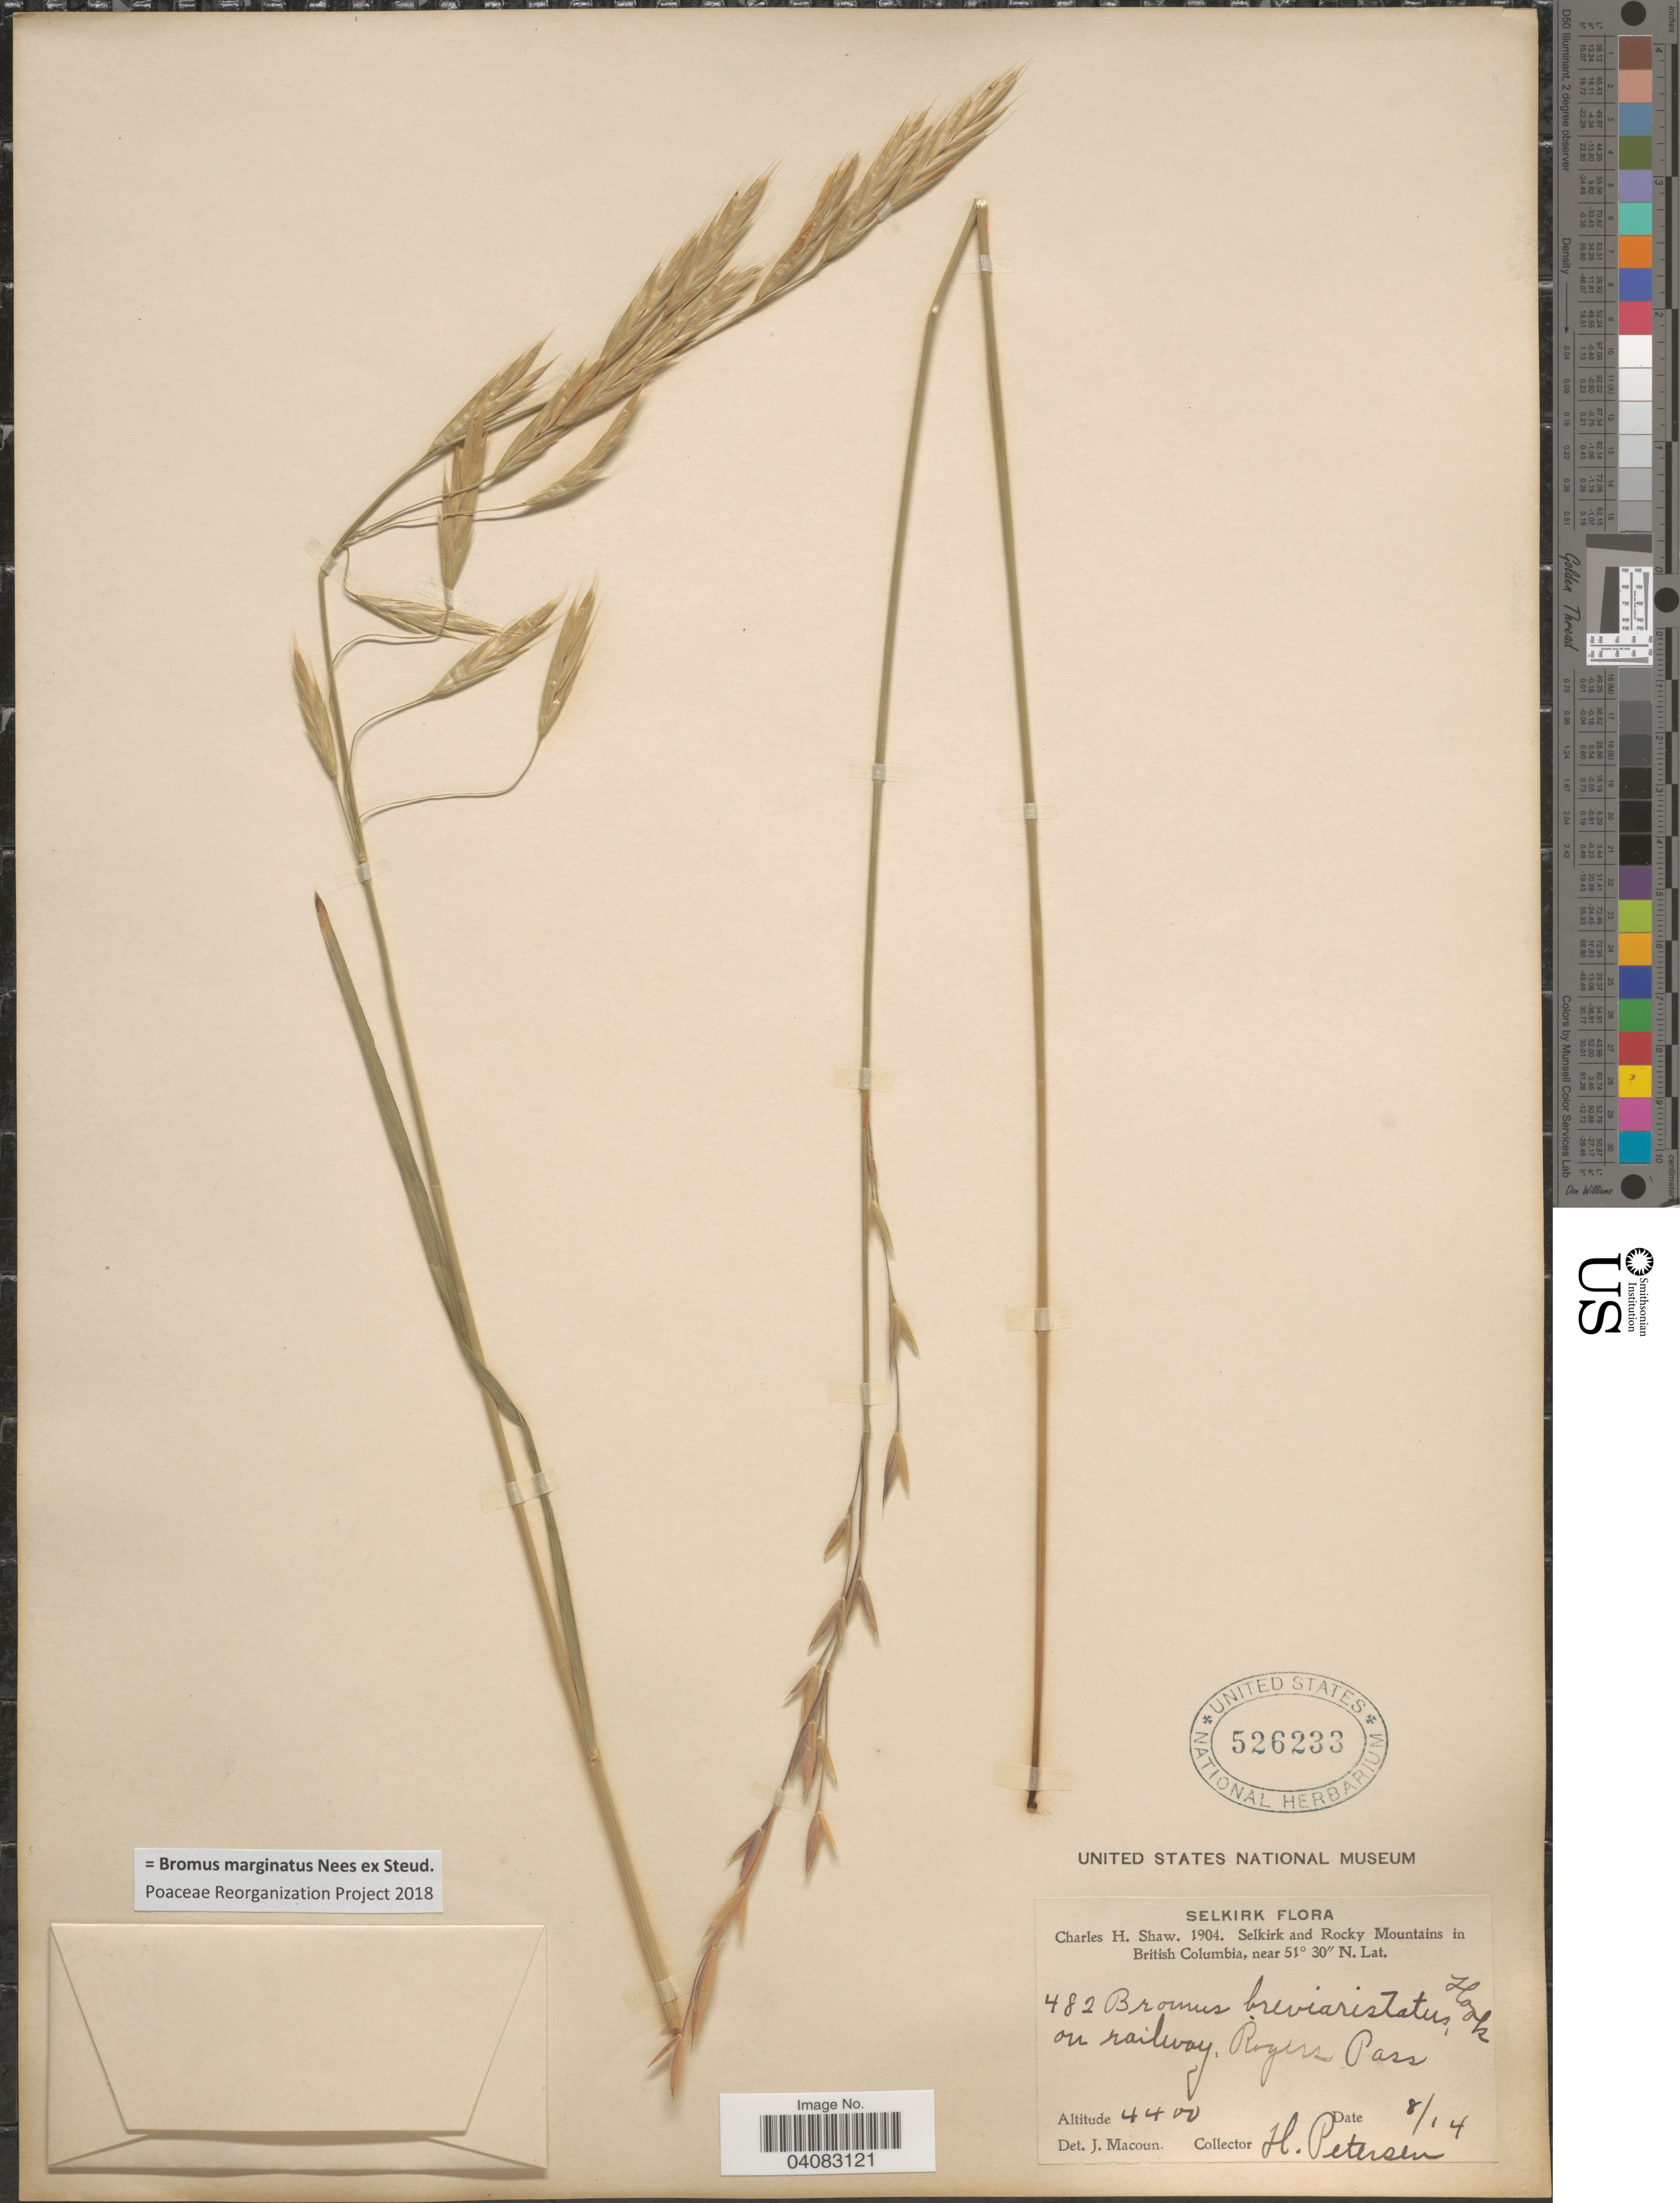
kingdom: Plantae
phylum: Tracheophyta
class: Liliopsida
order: Poales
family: Poaceae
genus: Bromus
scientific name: Bromus marginatus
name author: Nees ex Steud.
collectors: H. Petersen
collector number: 482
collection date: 1904-08-14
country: Canada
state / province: British Columbia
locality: Selkirk. Selkirk and Rocky Mountains. On railway. Rogers Pass.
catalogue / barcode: US 526233